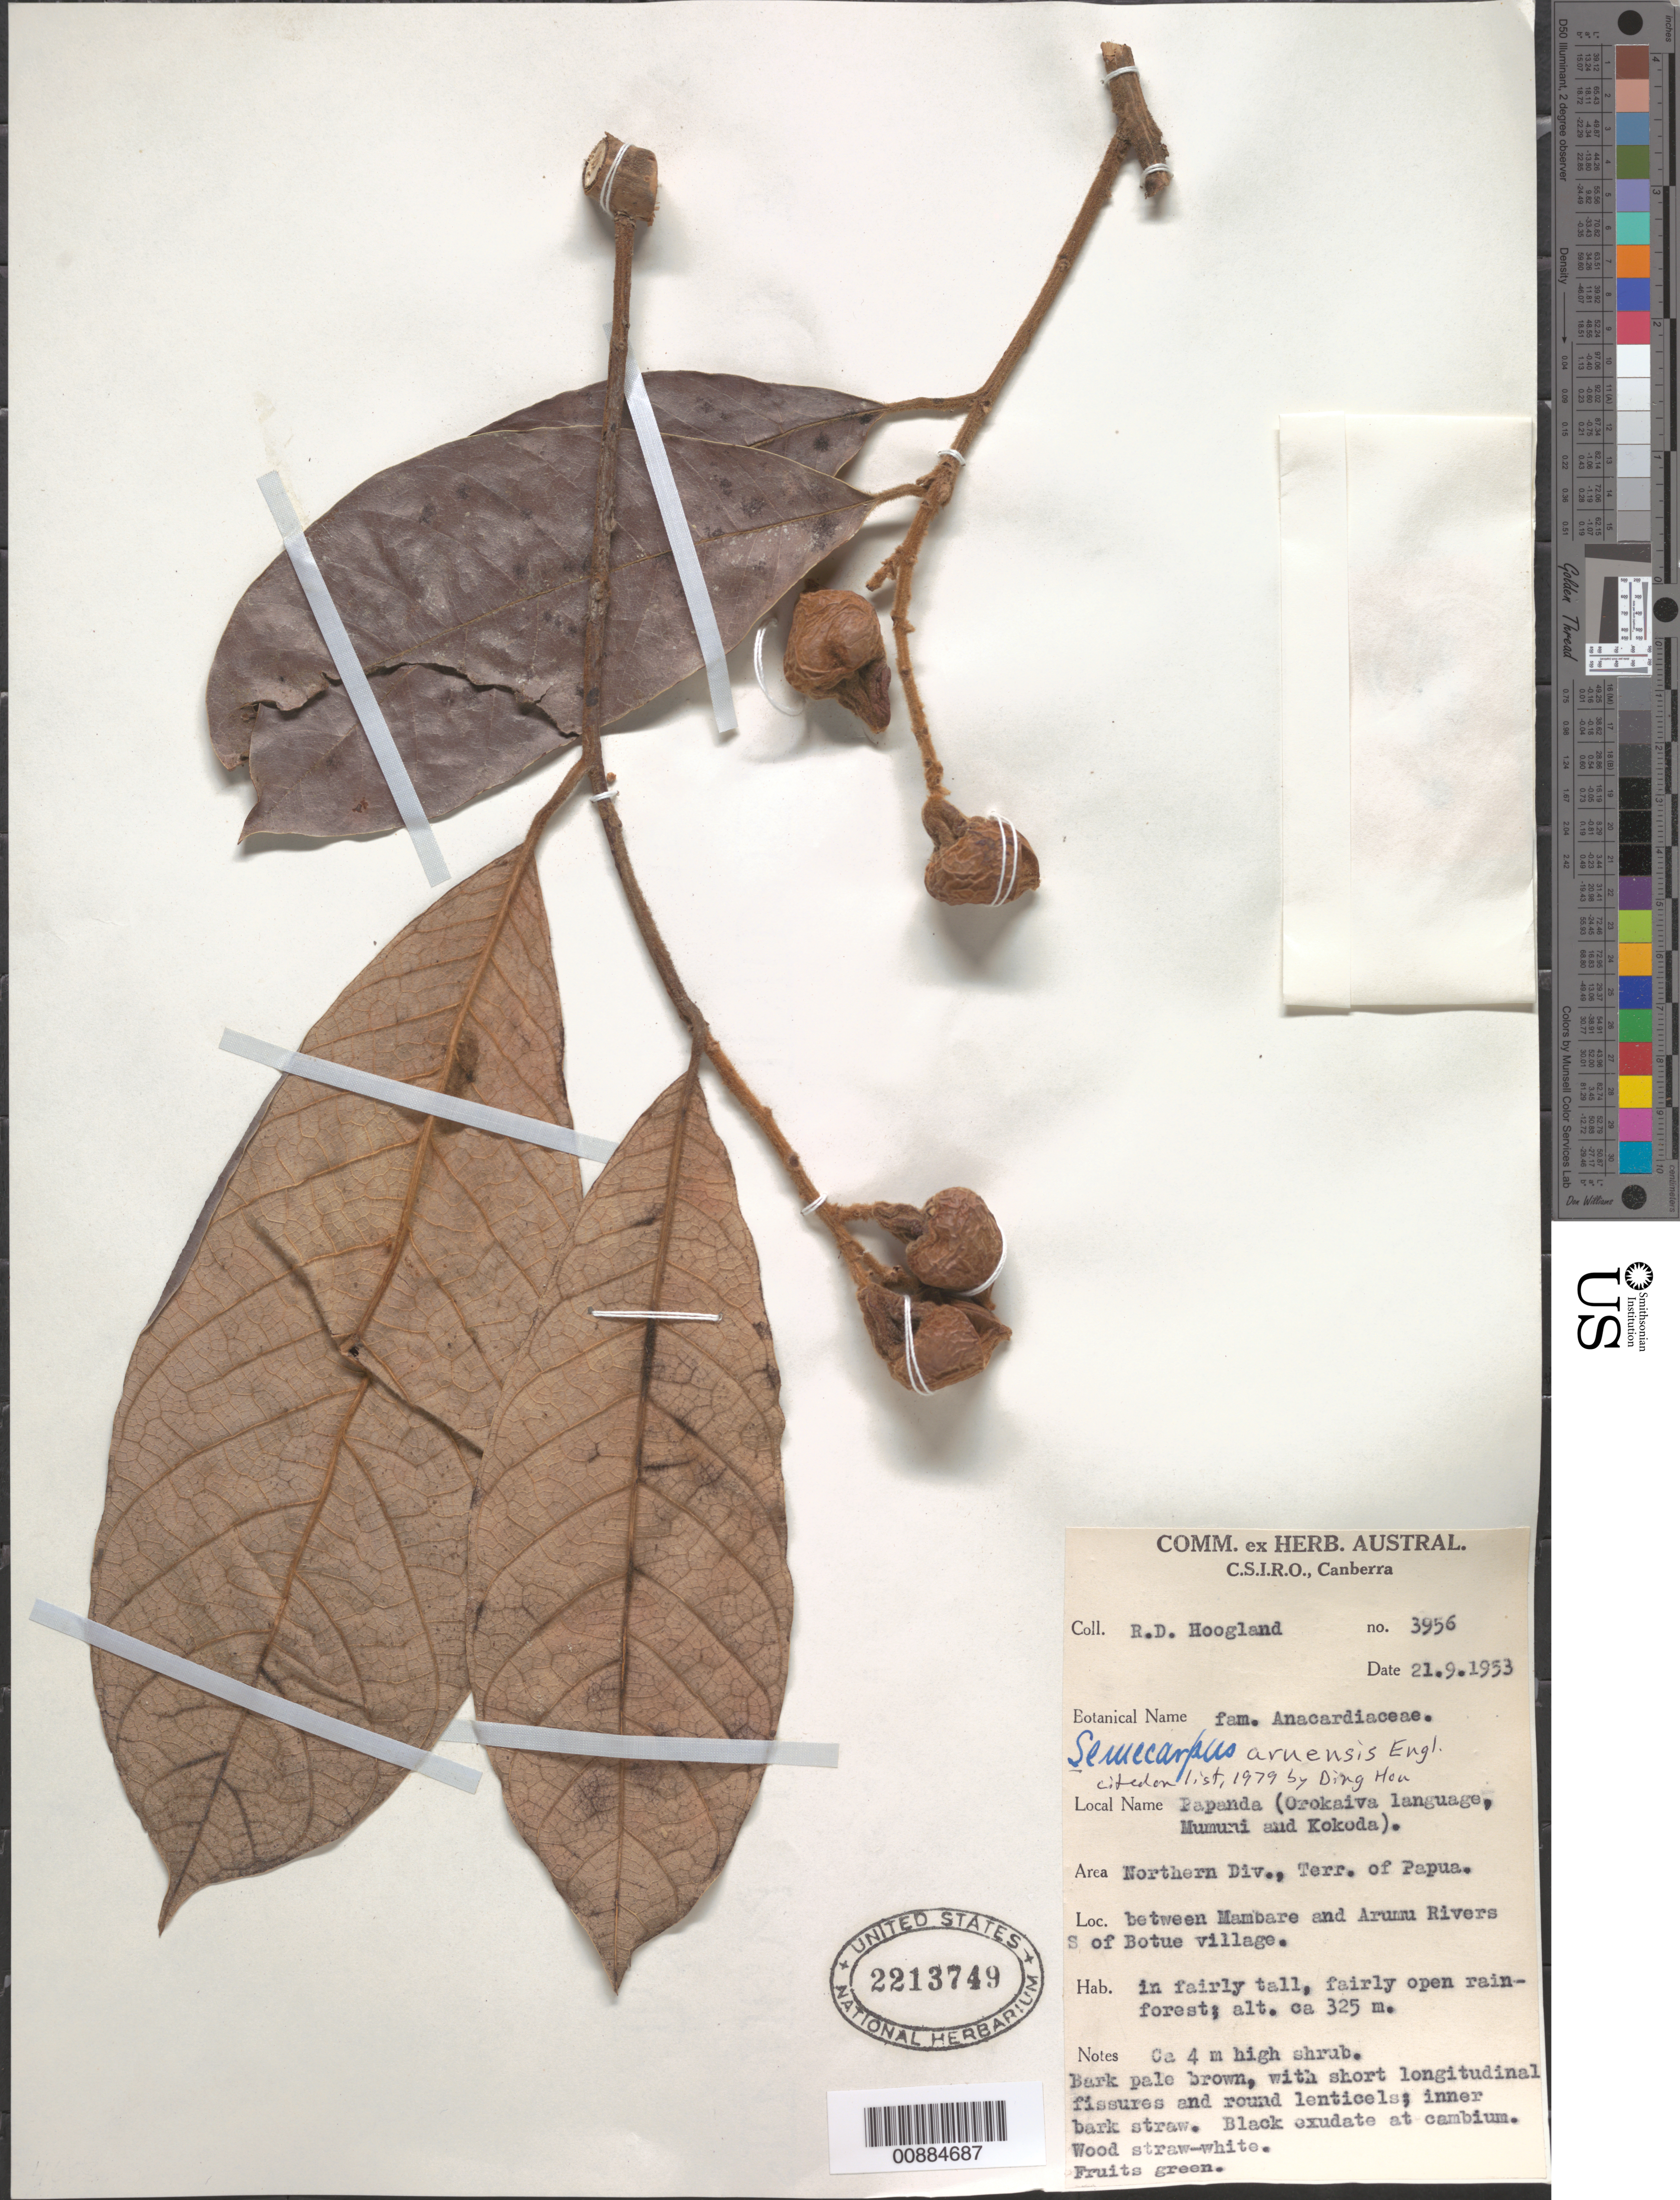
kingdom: Plantae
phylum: Tracheophyta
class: Magnoliopsida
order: Sapindales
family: Anacardiaceae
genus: Semecarpus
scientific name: Semecarpus aruensis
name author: Engl.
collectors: R. D. Hoogland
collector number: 3956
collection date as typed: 21 Sep 1953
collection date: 1953-09-21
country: Papua New Guinea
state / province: Northern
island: New Guinea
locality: between Mambare and Arumu Rivers south of Botue village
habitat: in fairly tall, fairly open rainforest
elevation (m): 325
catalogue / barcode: US 2213749